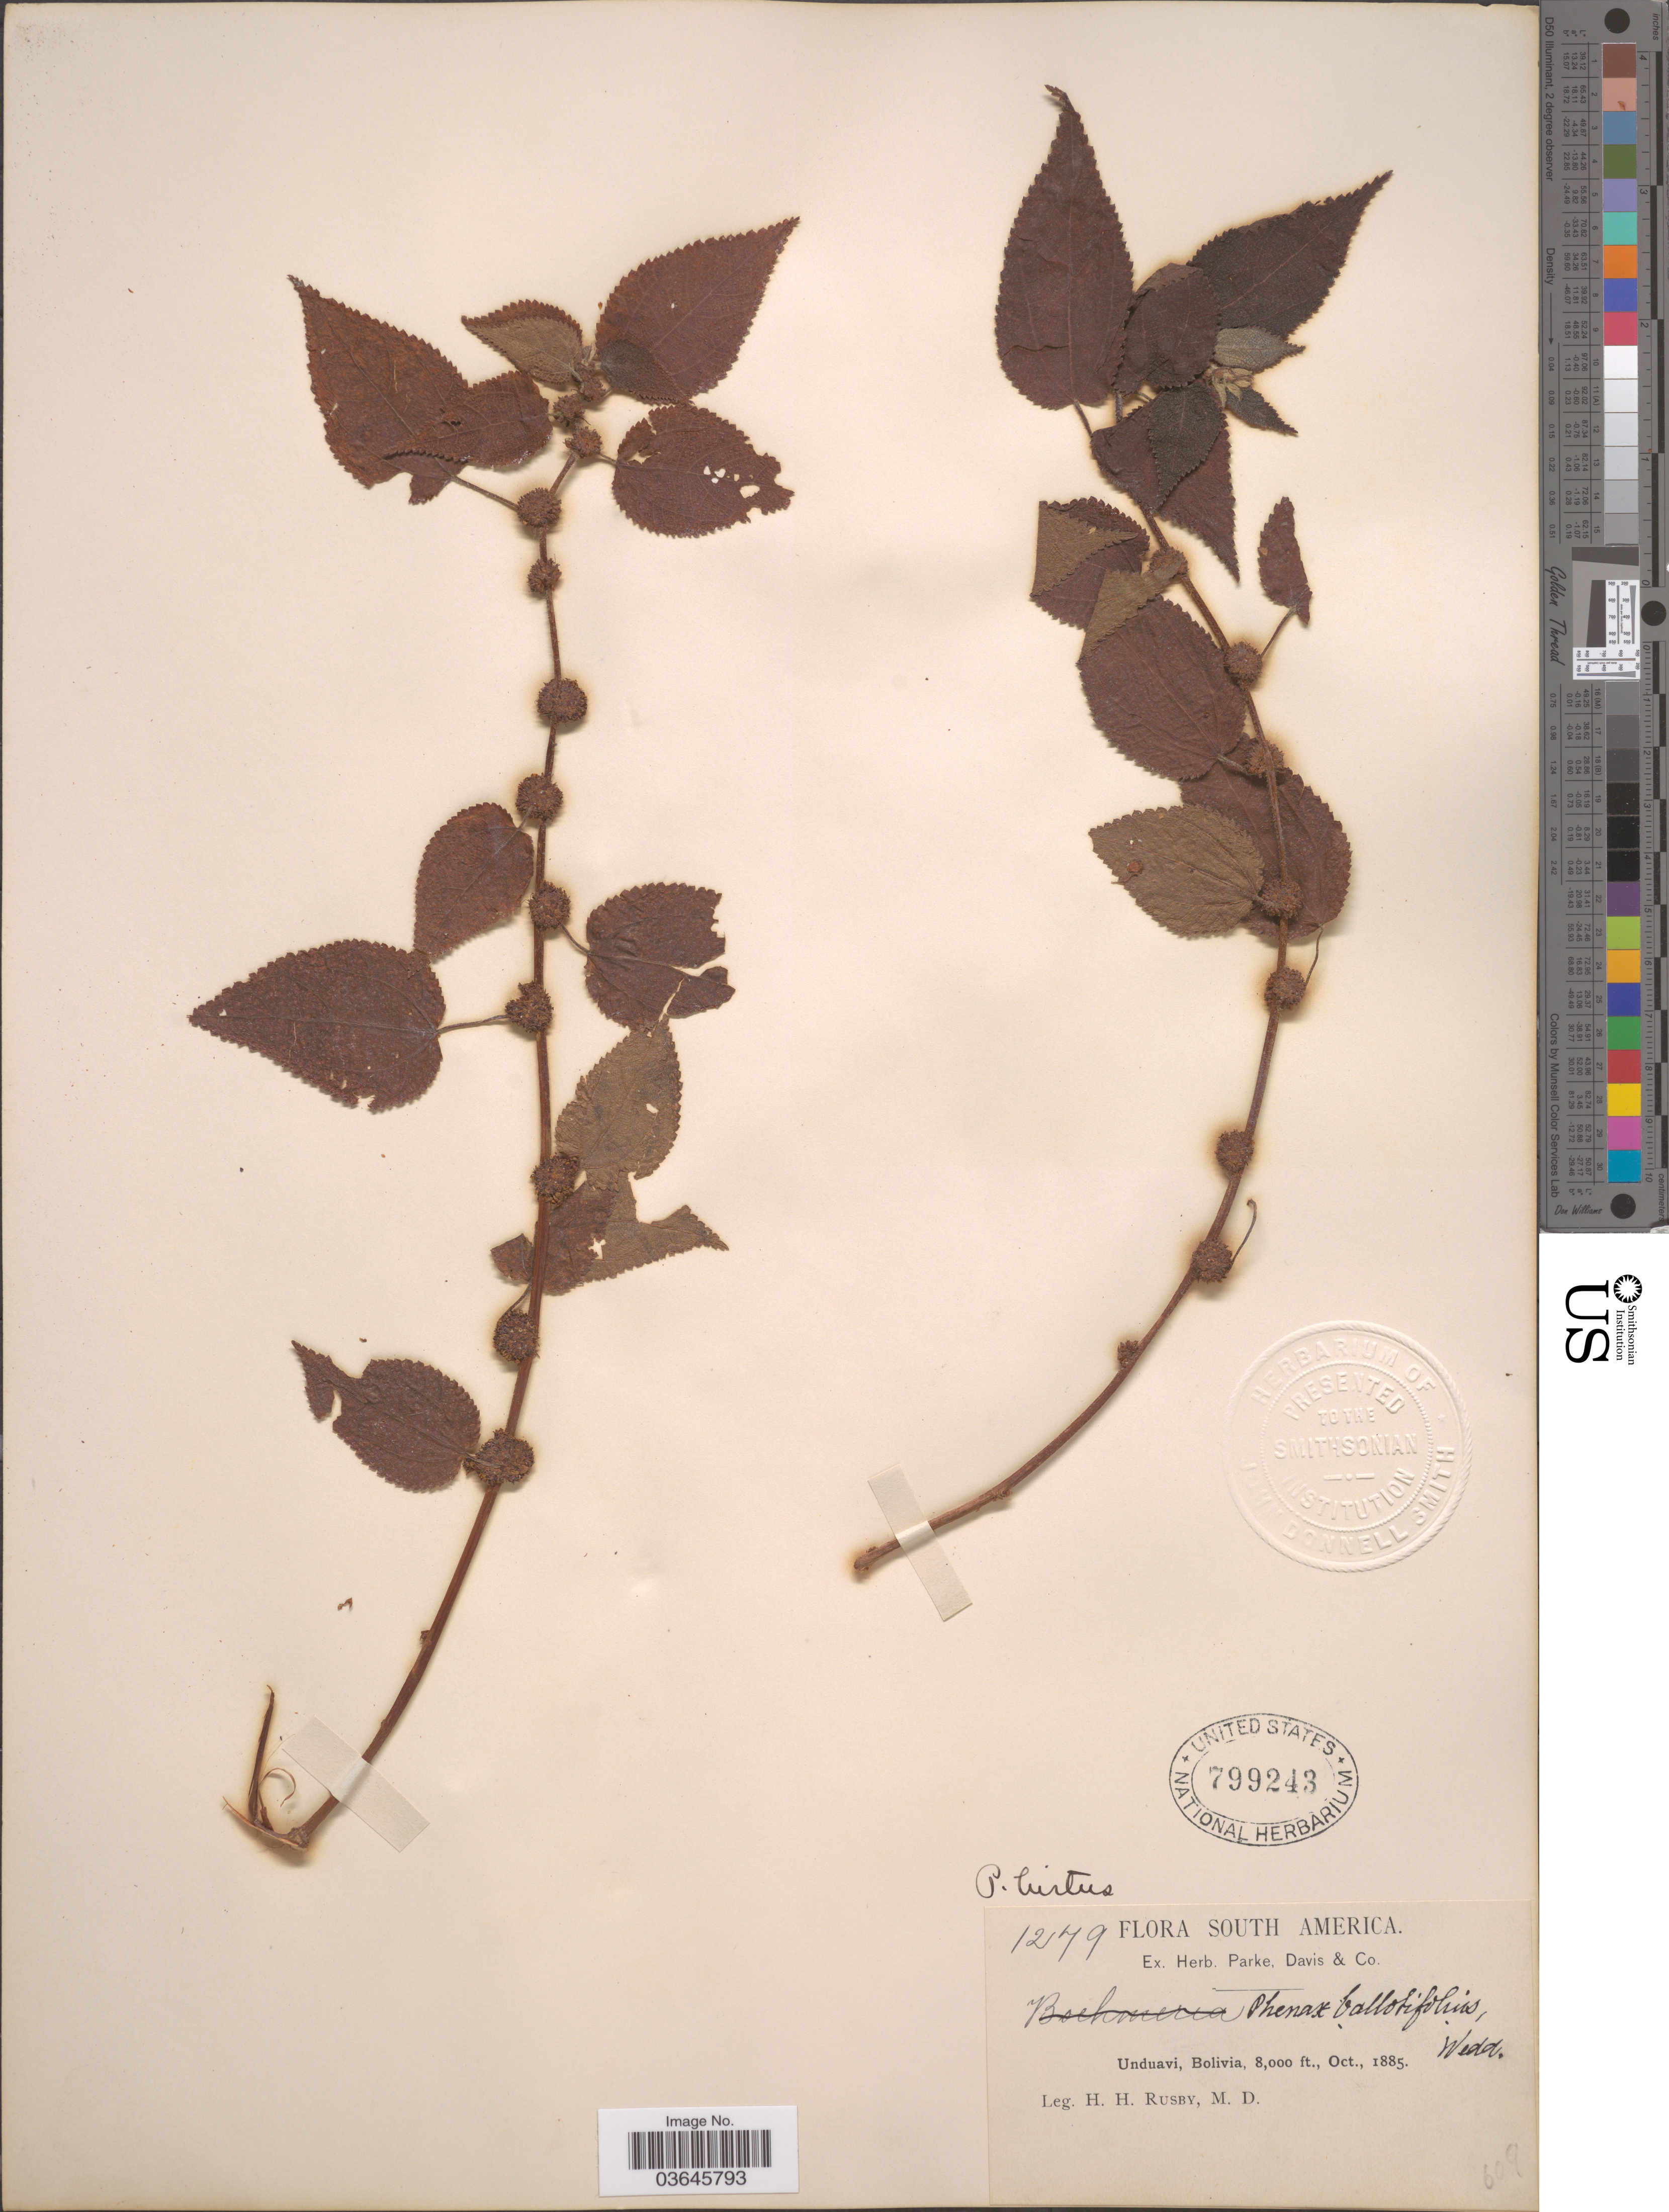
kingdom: Plantae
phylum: Tracheophyta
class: Magnoliopsida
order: Rosales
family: Urticaceae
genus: Phenax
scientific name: Phenax hirtus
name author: (Sw.) Wedd.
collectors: H. H. Rusby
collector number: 1249*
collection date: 1885-10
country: Bolivia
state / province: La Paz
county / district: Nor Yungas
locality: Unduavi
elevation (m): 2438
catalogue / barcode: US 799243